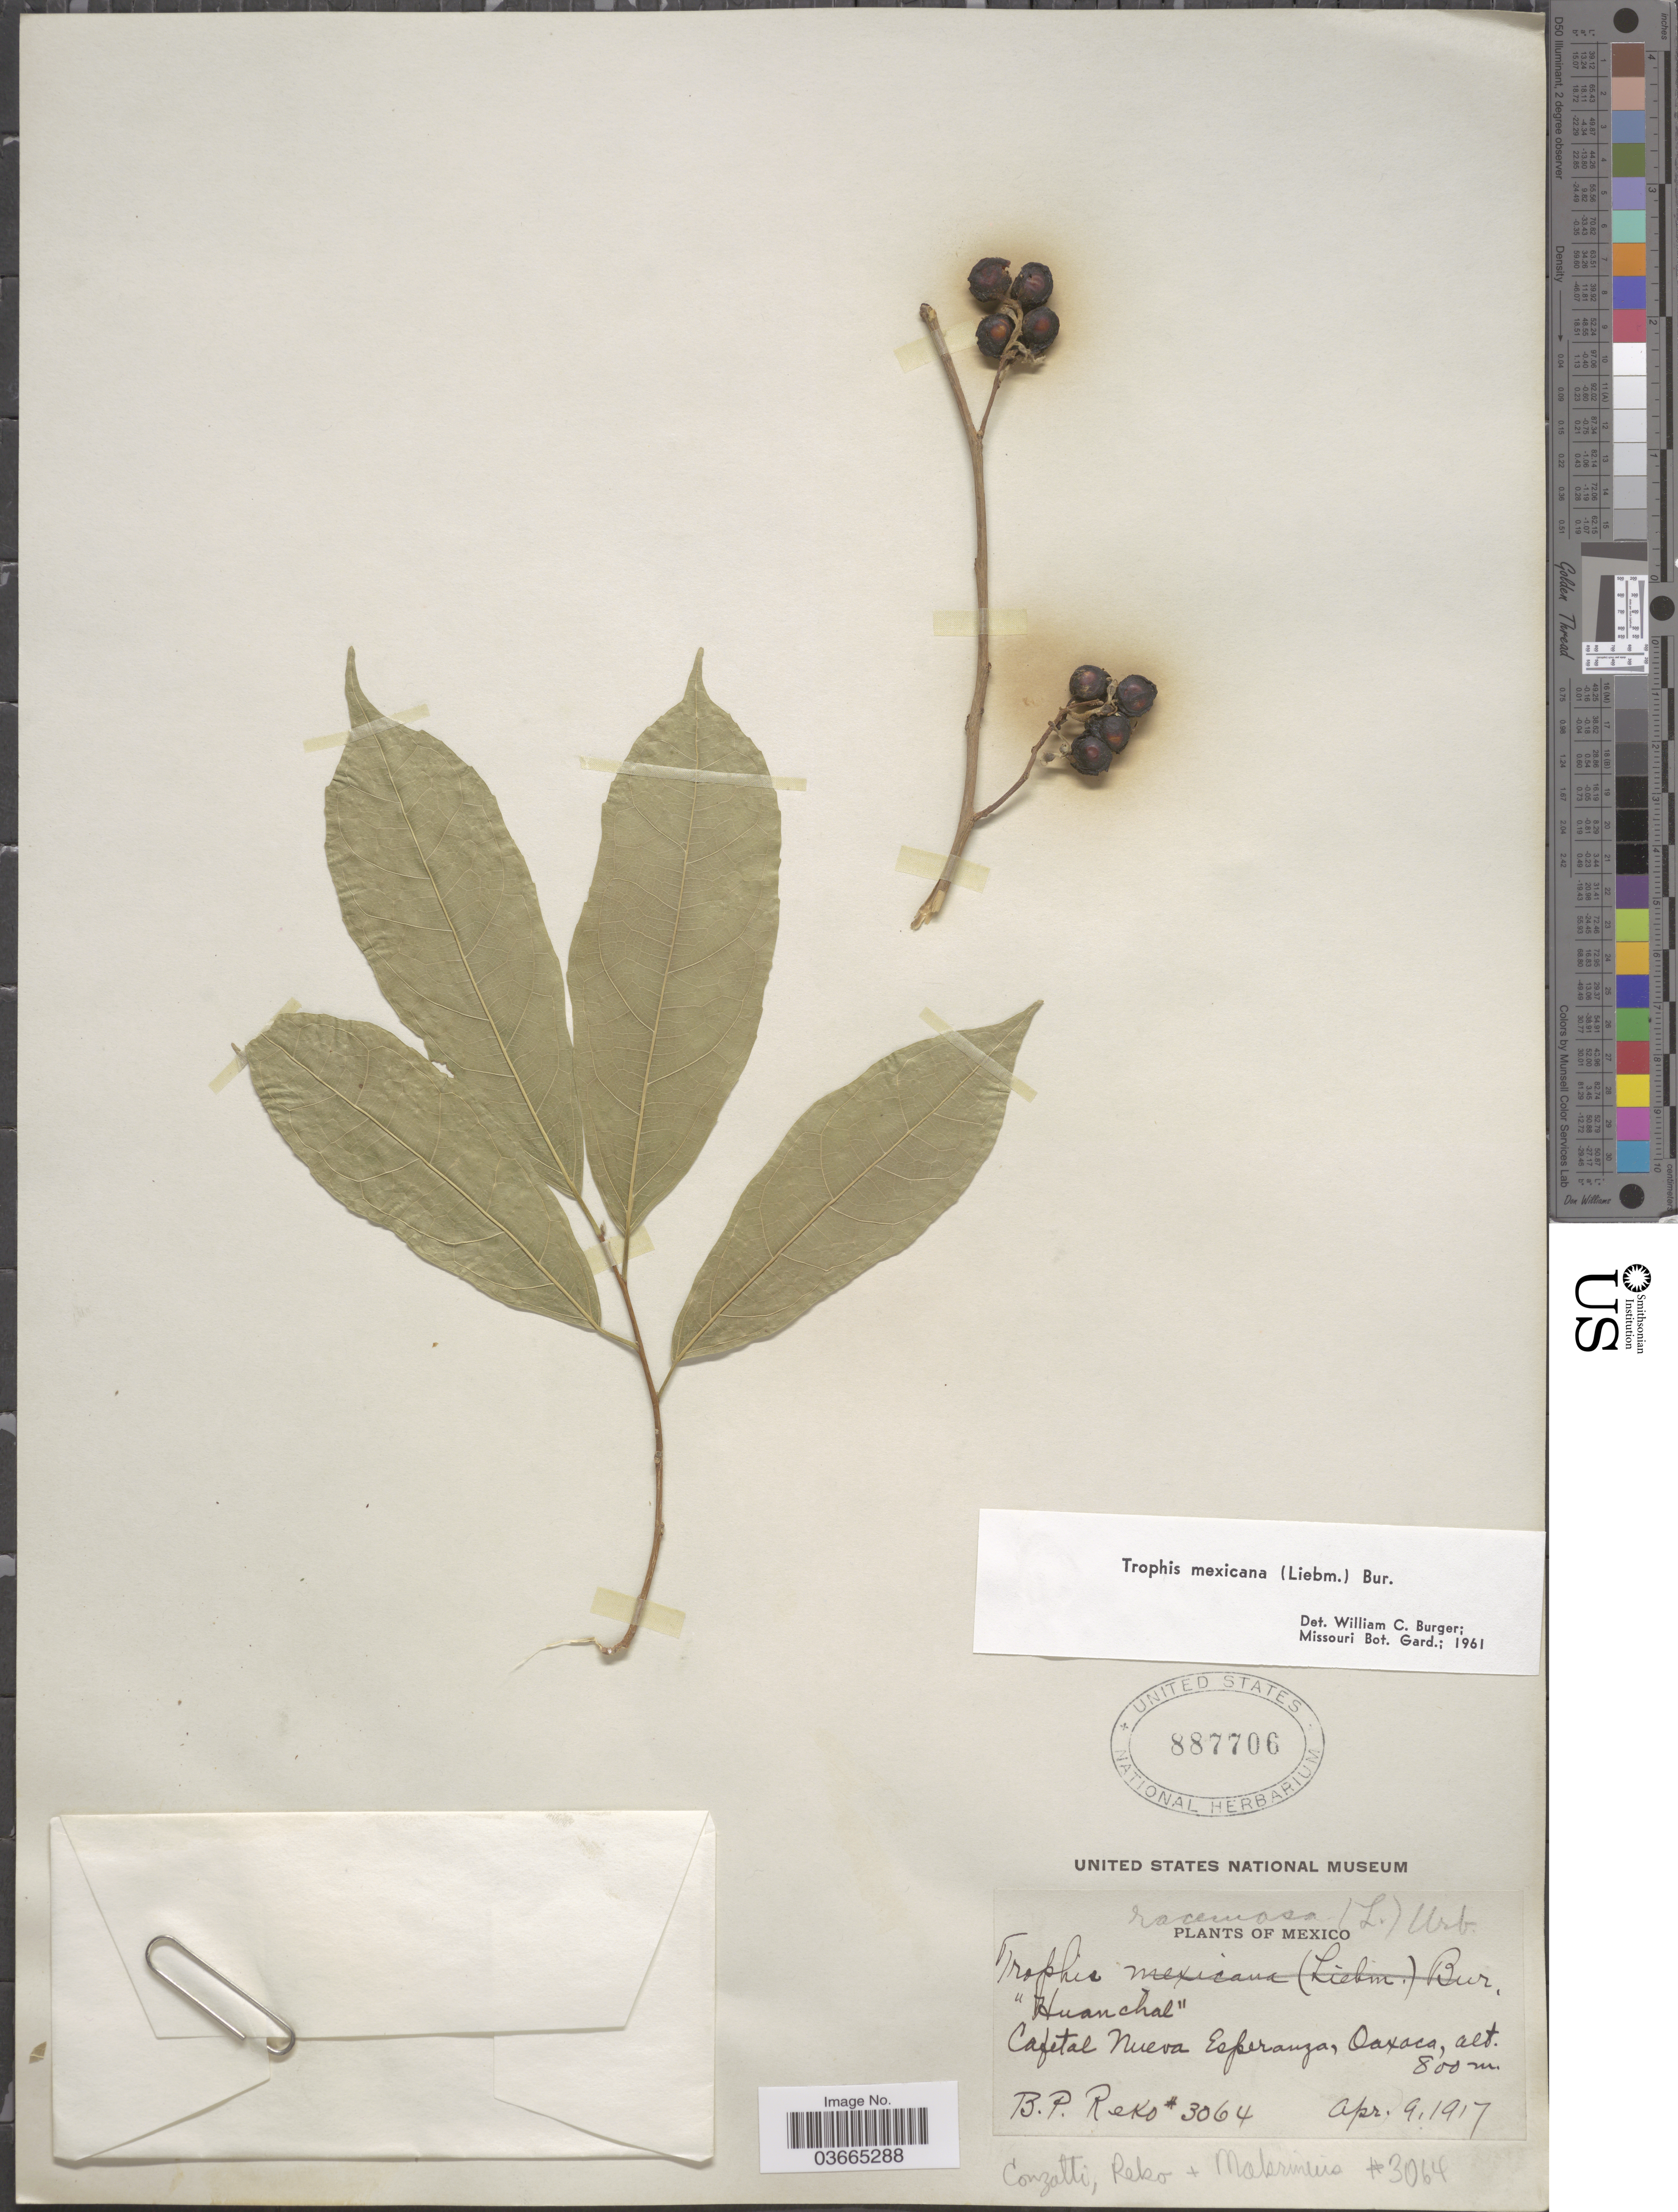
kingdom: Plantae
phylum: Tracheophyta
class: Magnoliopsida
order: Rosales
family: Moraceae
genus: Trophis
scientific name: Trophis mexicana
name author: (Liebm.) Bureau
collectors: B. P. Reko, Conzatti, -- & -. Makrinius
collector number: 3064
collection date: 1917-04-09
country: Mexico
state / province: Oaxaca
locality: Cafetal Nueva Esperanza.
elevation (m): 800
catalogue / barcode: US 887706